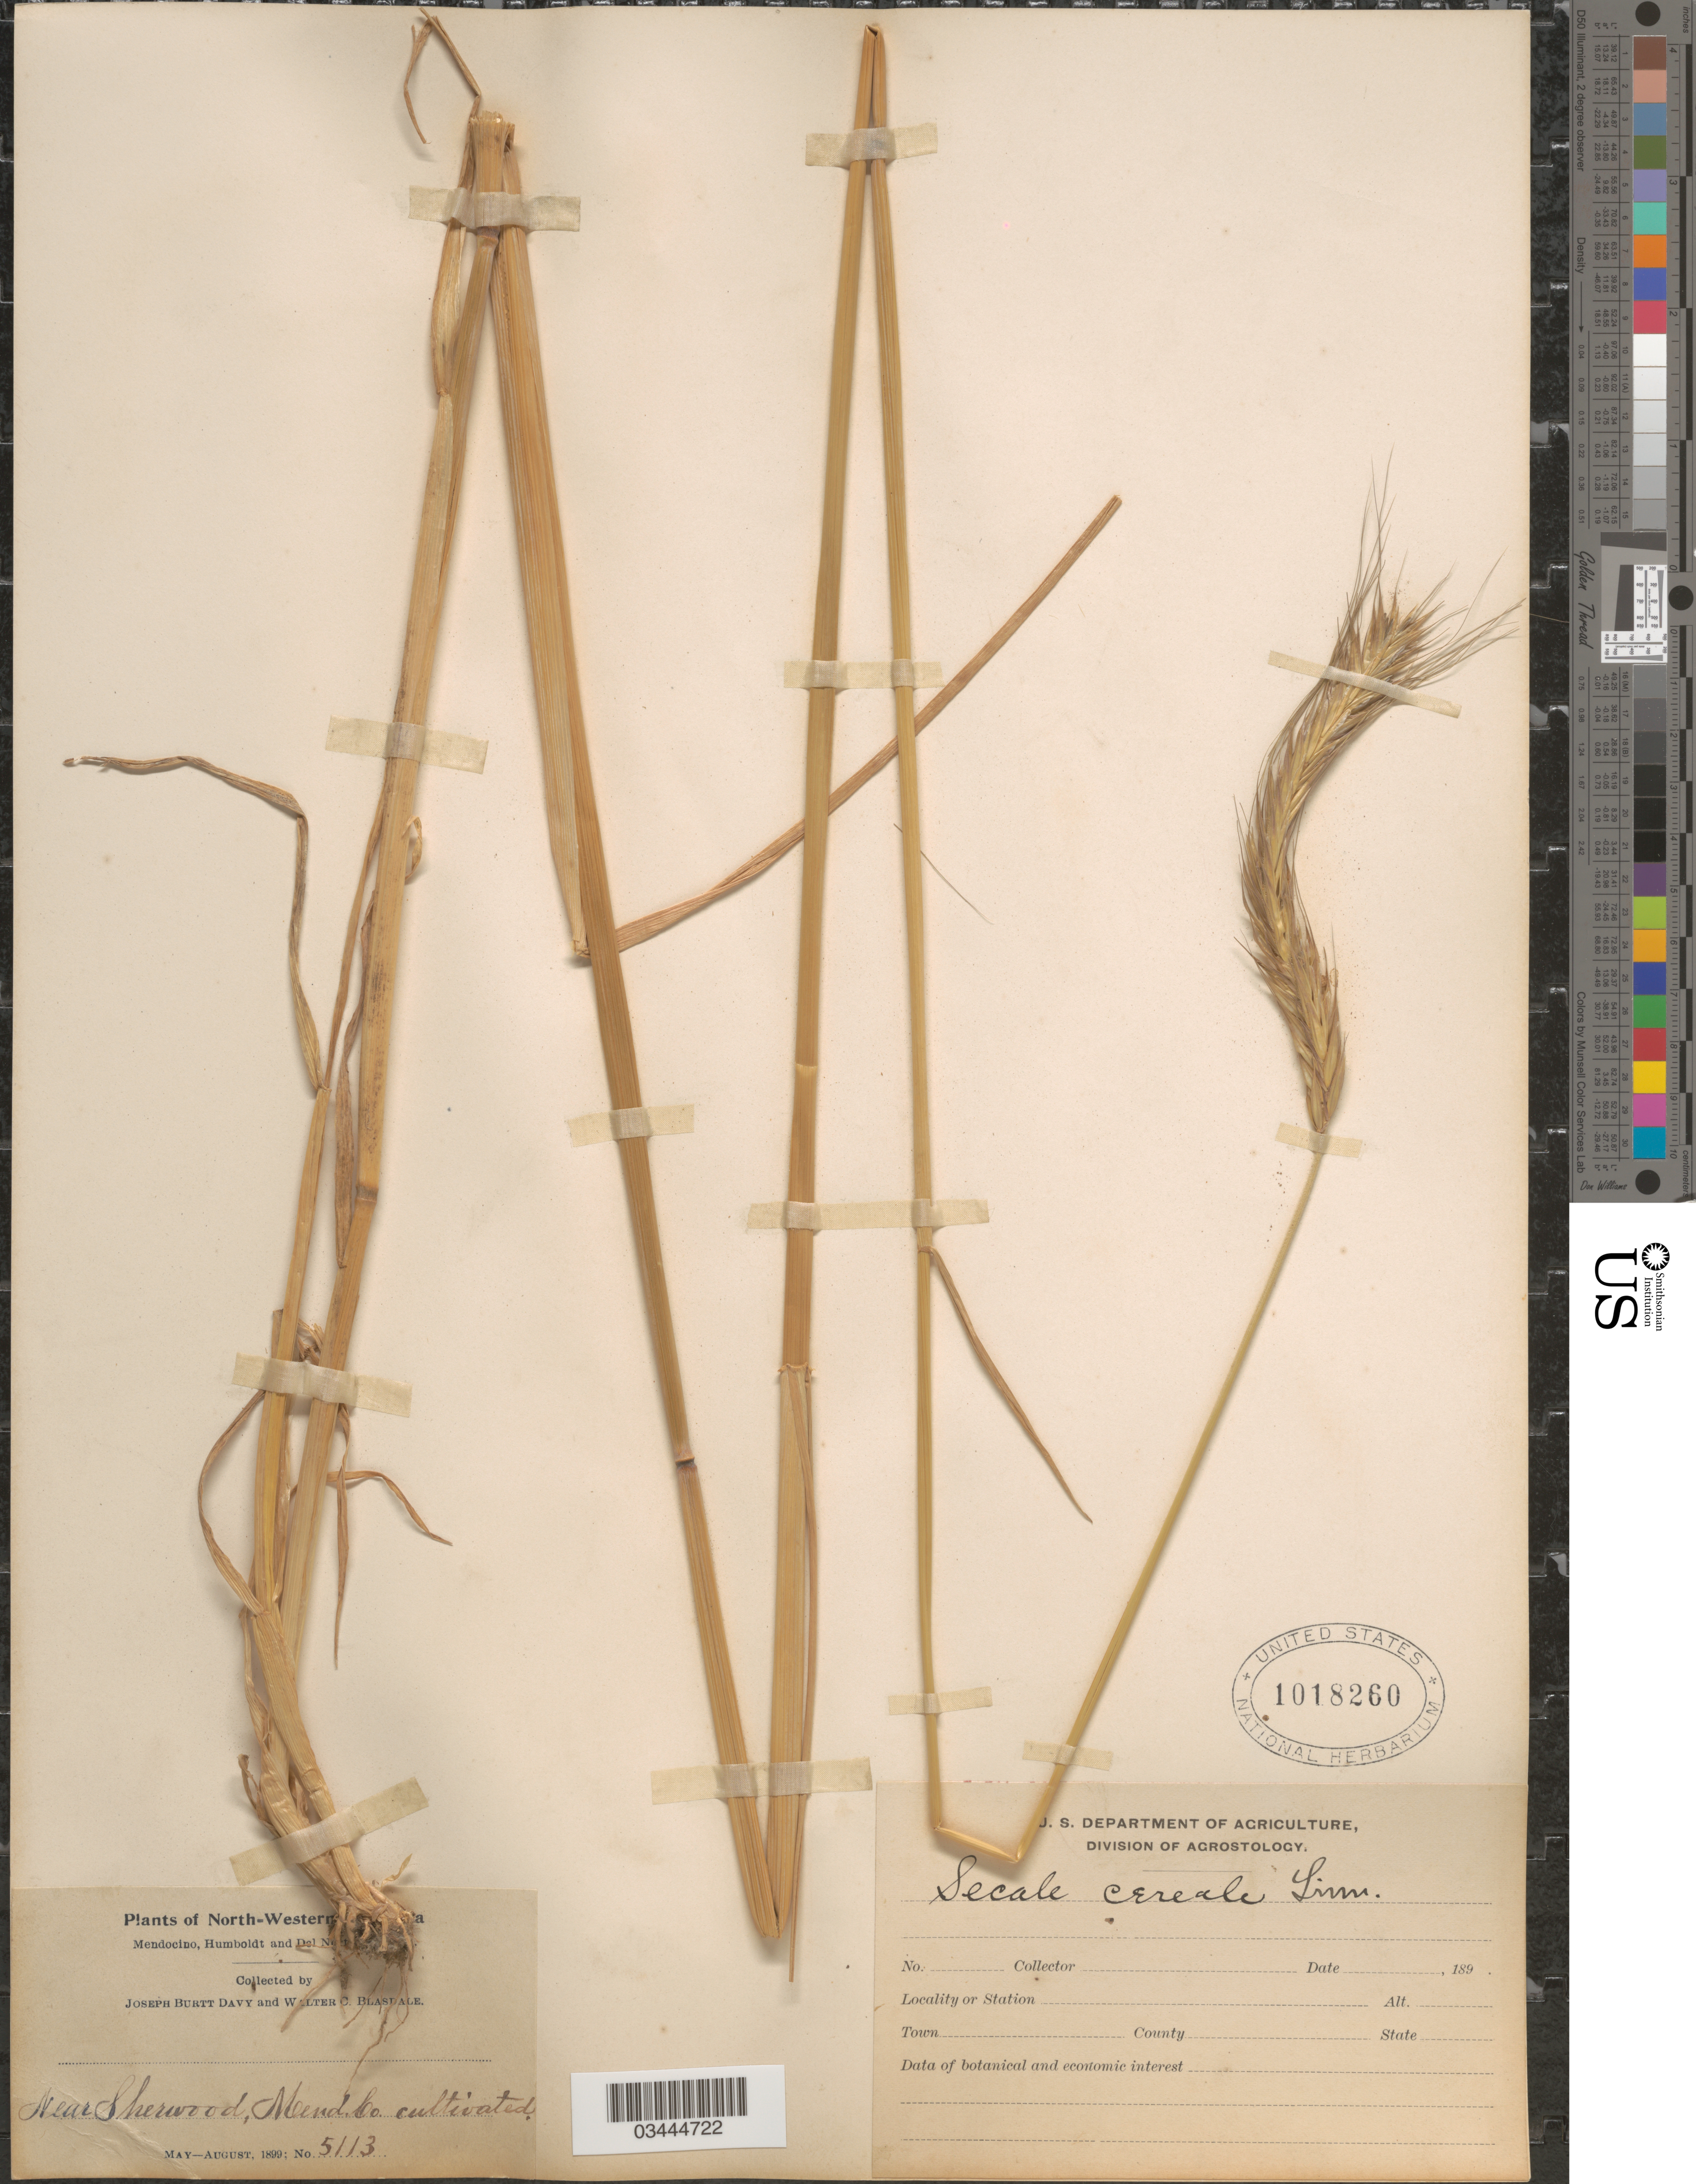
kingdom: Plantae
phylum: Tracheophyta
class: Liliopsida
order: Poales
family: Poaceae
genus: Secale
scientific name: Secale cereale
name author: L.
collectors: J. Burtt Davy & W. Blasdale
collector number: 5113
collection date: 1899-05/1899-08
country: United States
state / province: California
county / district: Mendocino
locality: Near Sherwood, Mendocino Co. Cultivated.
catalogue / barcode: US 1018260